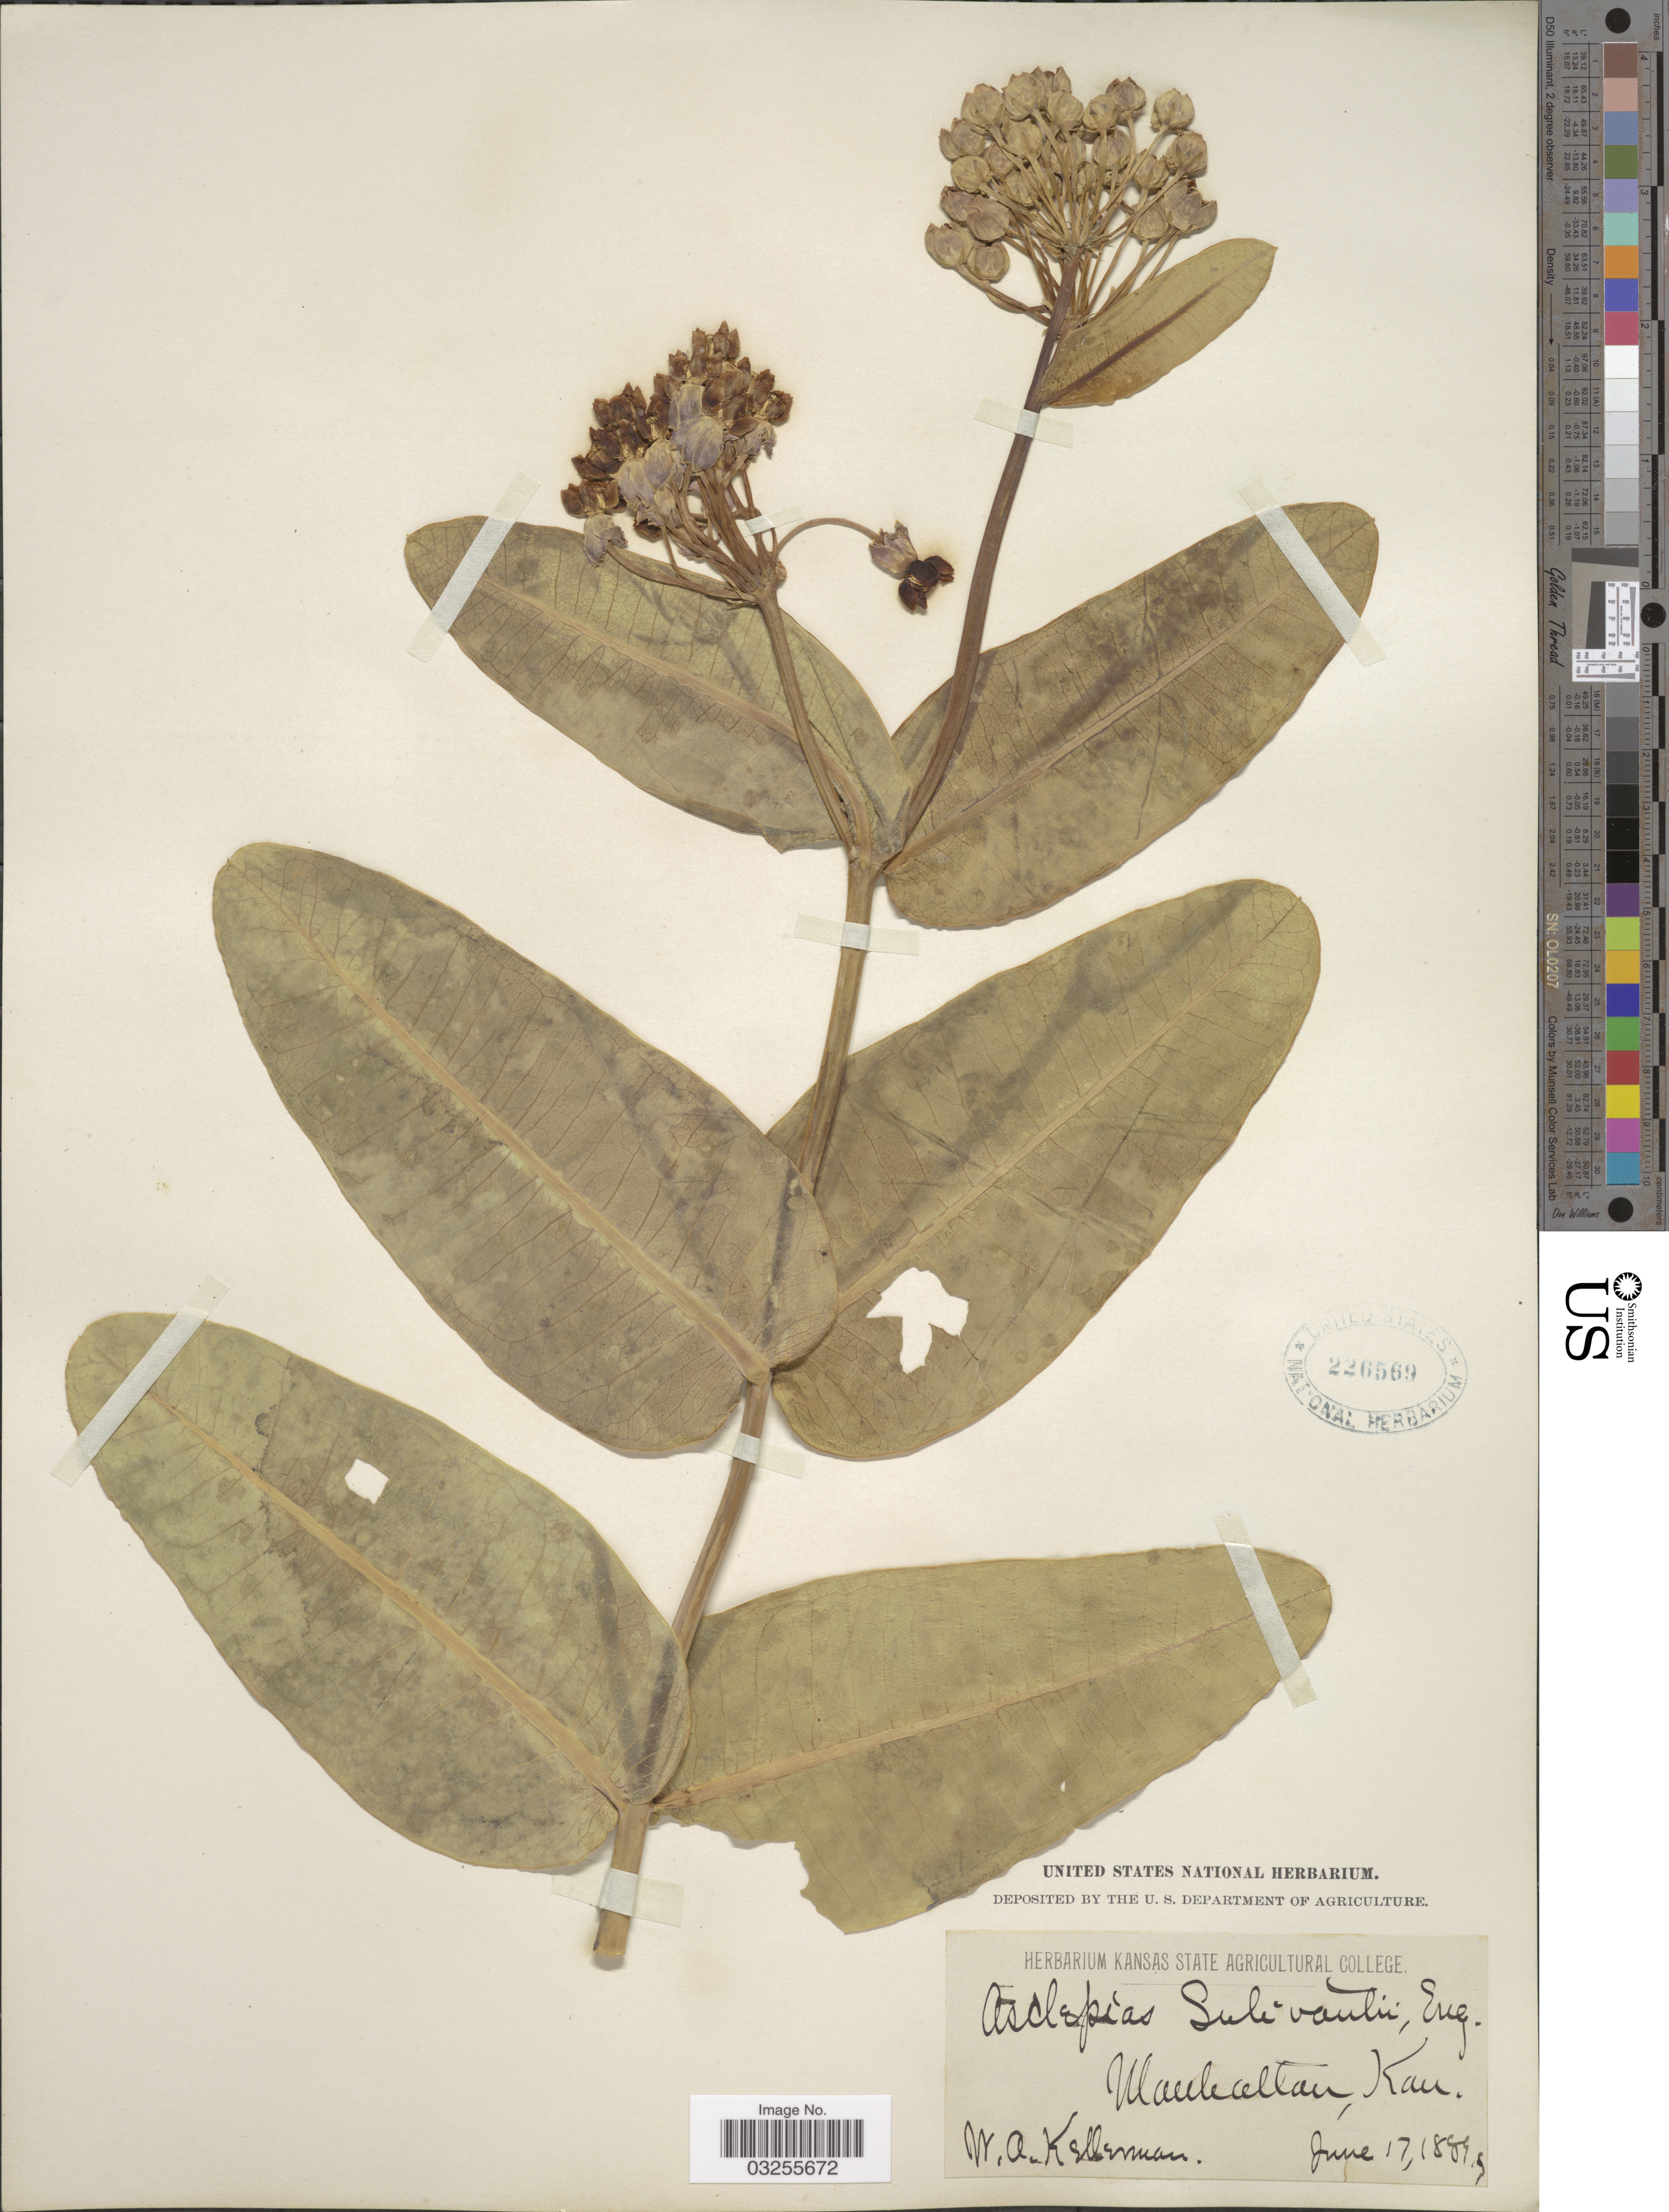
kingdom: Plantae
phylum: Tracheophyta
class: Magnoliopsida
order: Gentianales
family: Apocynaceae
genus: Asclepias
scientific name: Asclepias sullivantii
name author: Engelm. ex A. Gray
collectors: -. Kellerman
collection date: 1899-06-17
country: United States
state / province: Kansas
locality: Manhattan.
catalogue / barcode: US 226569